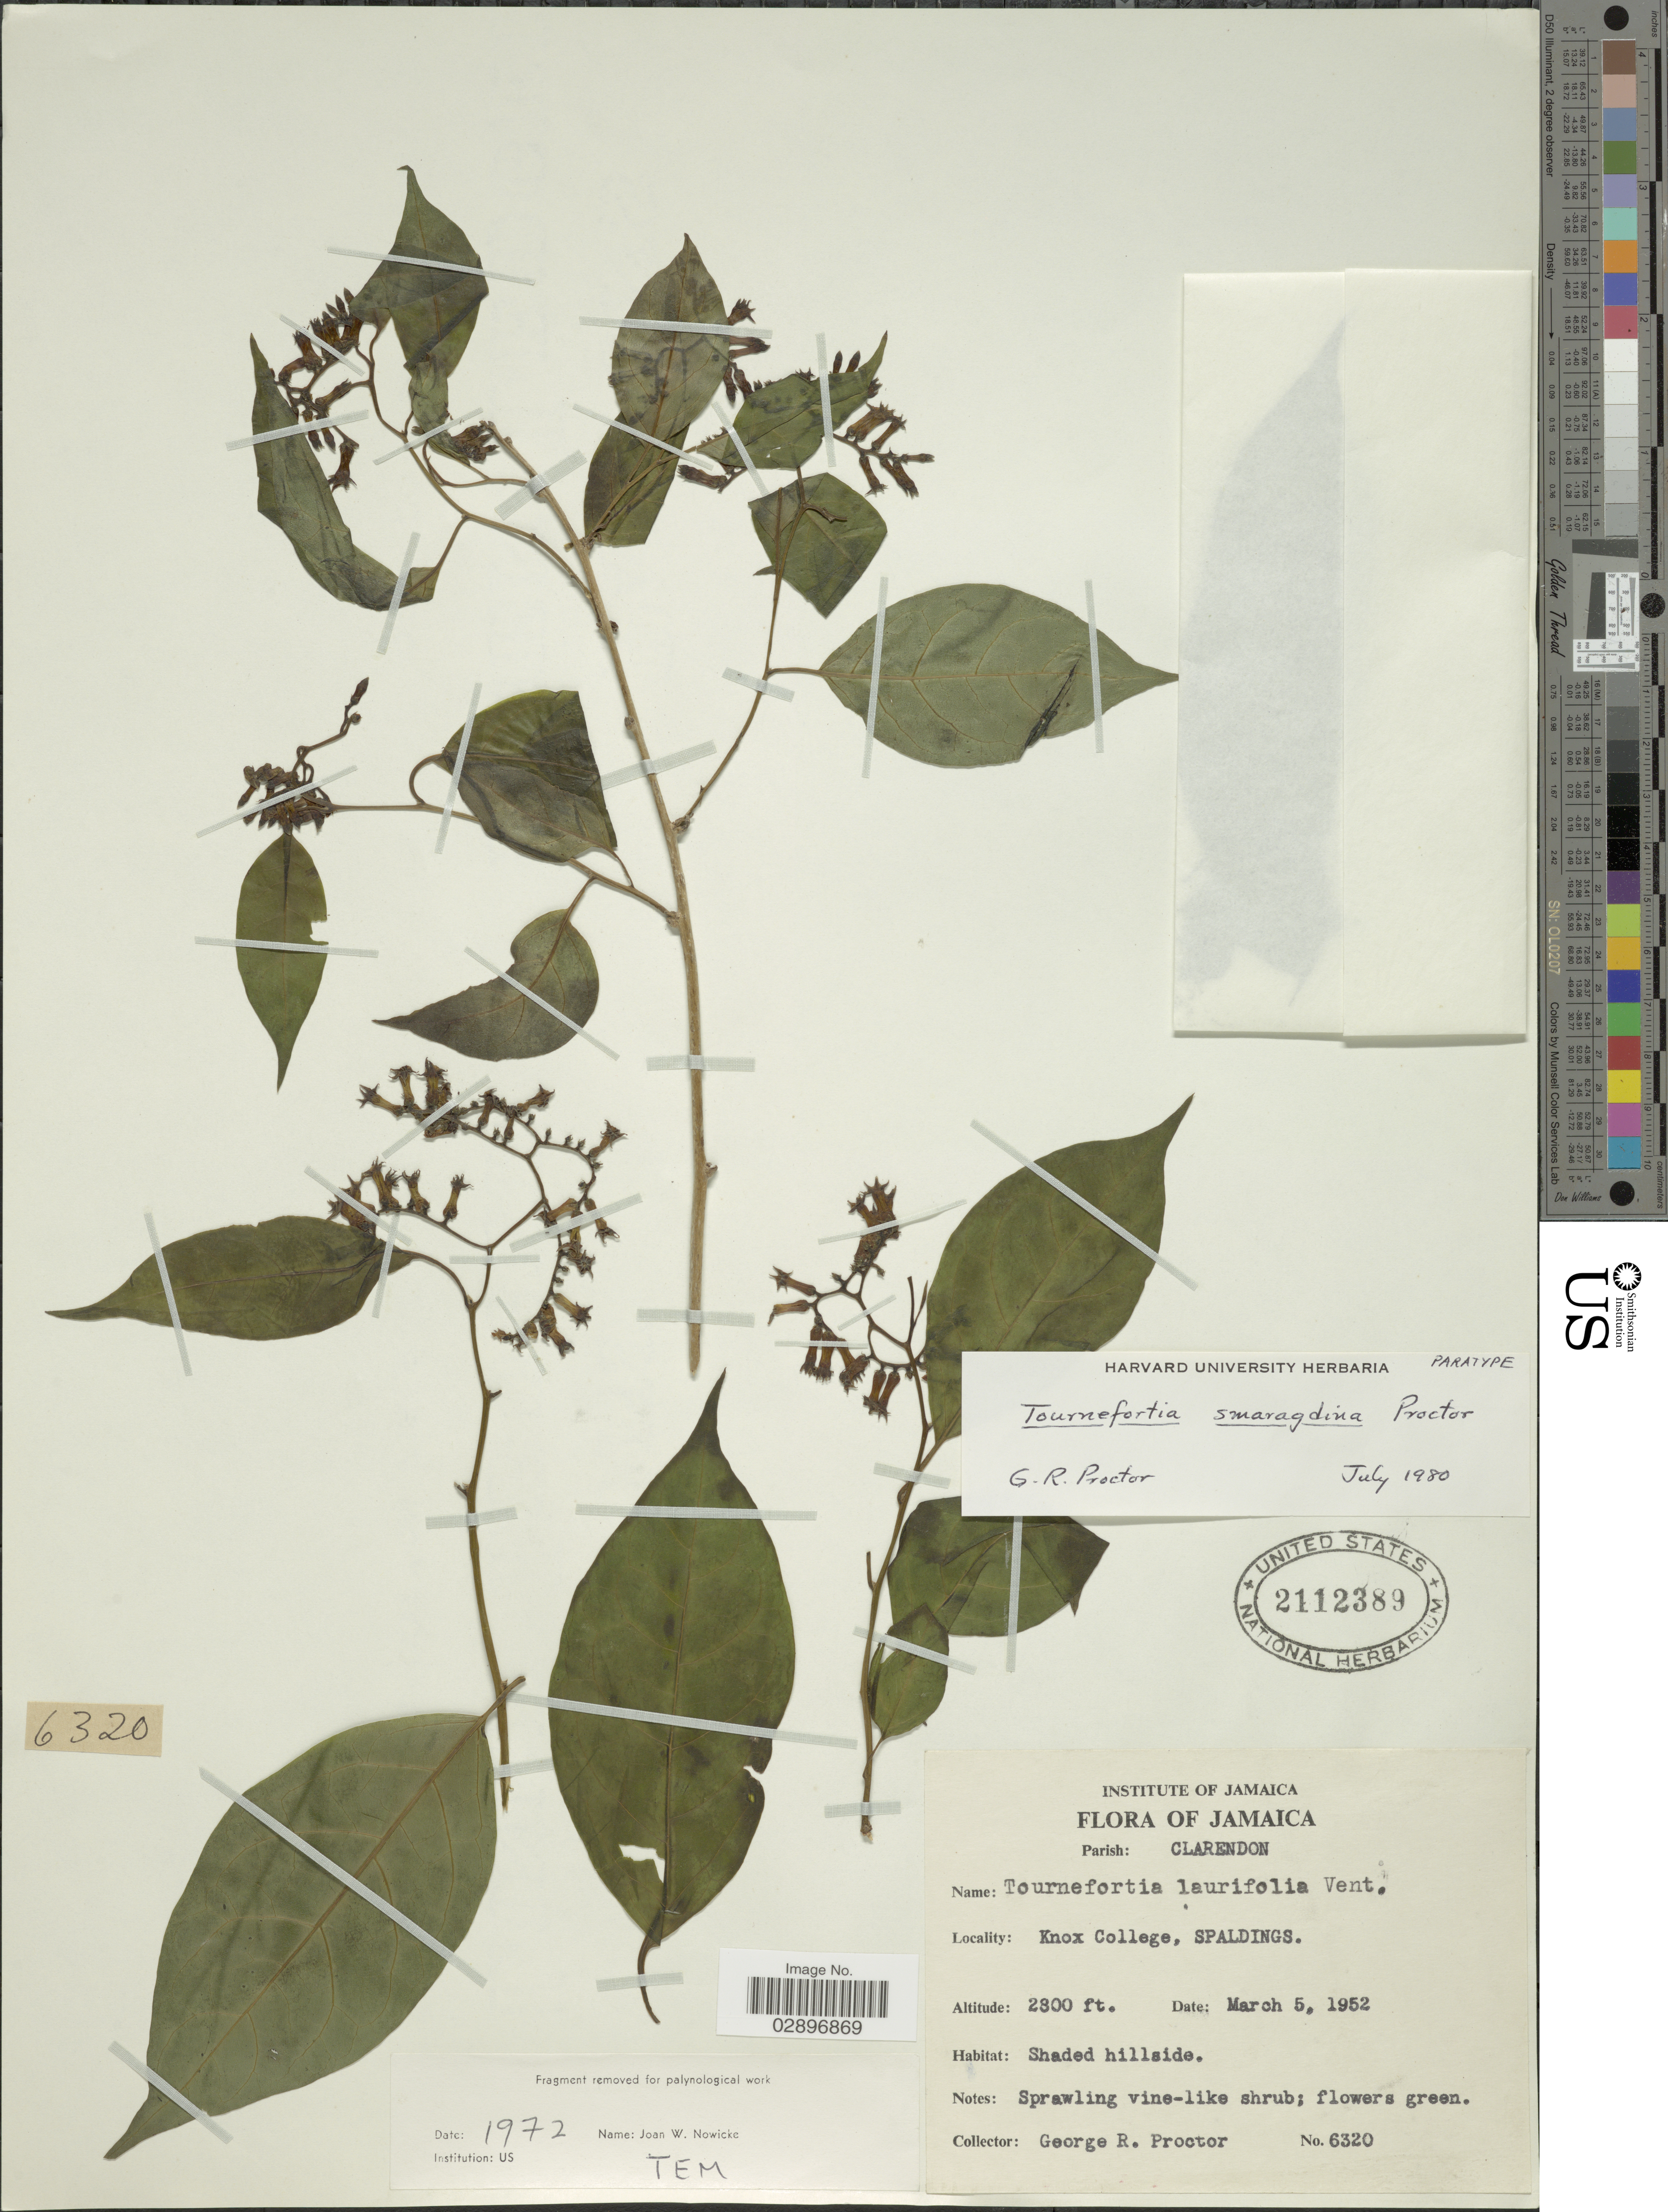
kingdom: Plantae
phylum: Tracheophyta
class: Magnoliopsida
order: Boraginales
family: Heliotropiaceae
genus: Tournefortia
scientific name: Tournefortia smaragdina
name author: Proctor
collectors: G. R. Proctor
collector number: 6320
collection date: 1952-03-05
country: Jamaica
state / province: Clarendon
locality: Parish: Clarendon. Knox College, Spaldings.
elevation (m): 853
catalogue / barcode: US 2112389